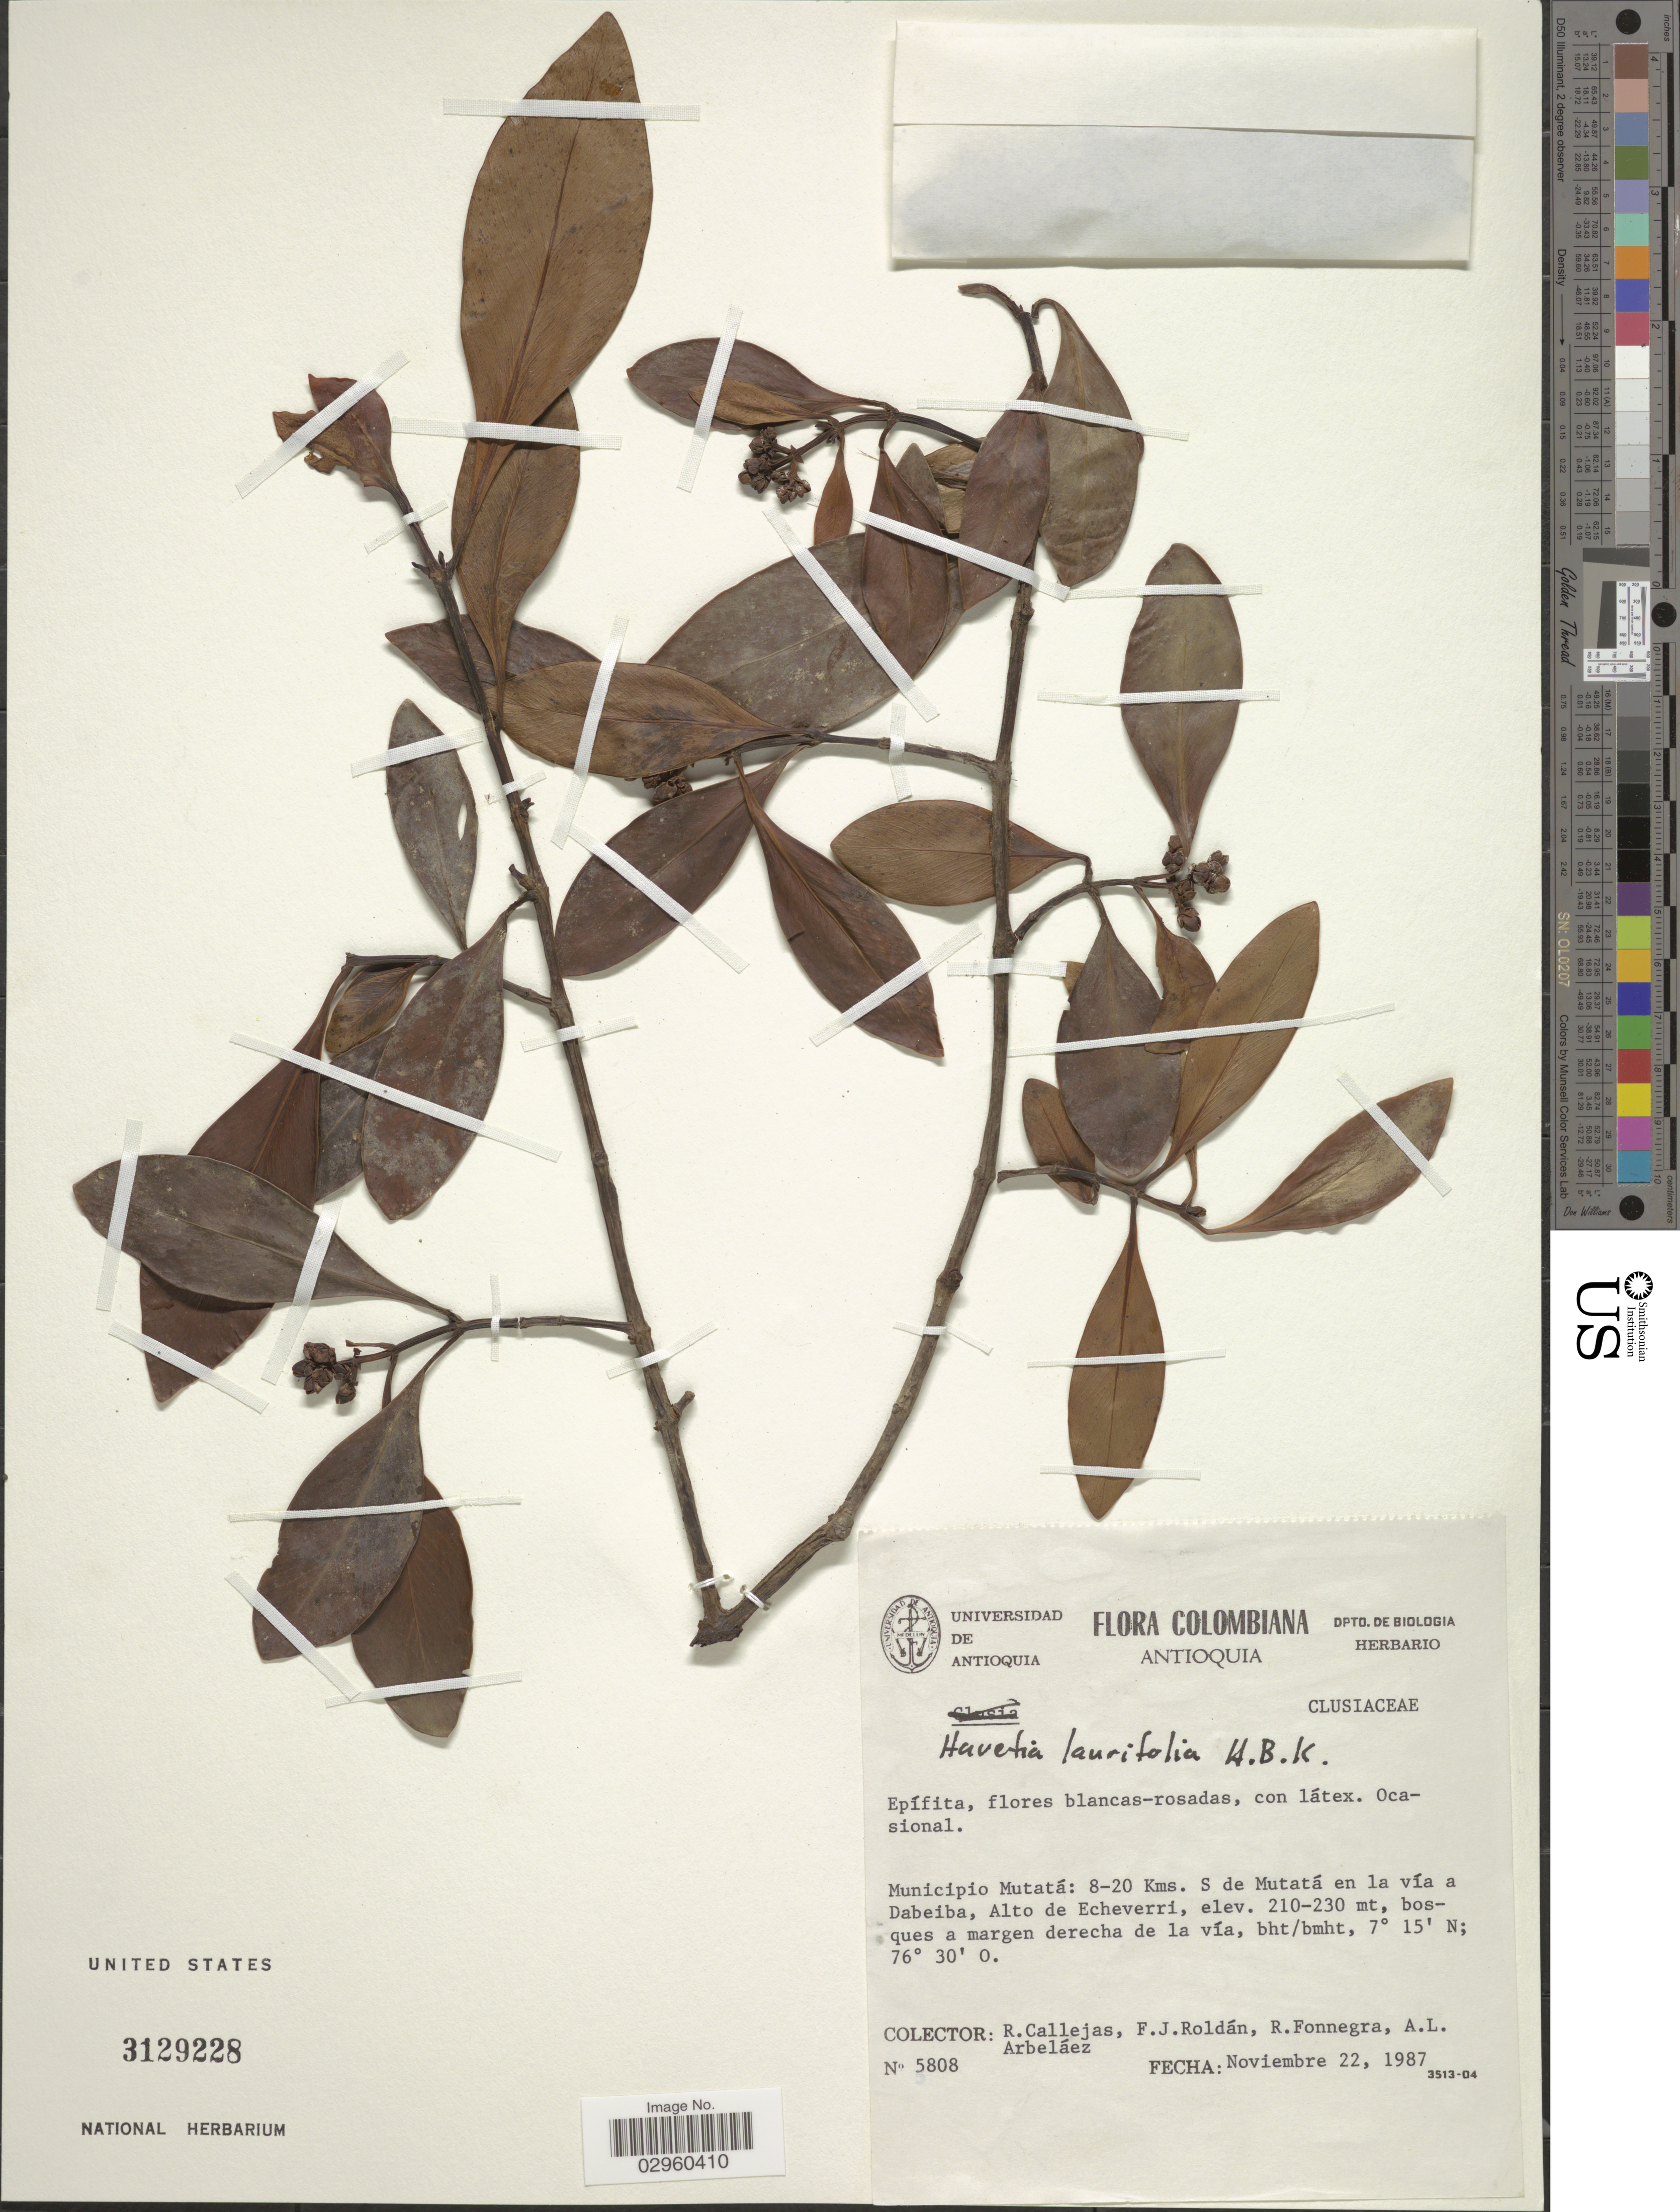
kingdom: Plantae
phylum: Tracheophyta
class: Magnoliopsida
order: Malpighiales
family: Clusiaceae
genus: Clusia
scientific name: Clusia colombiana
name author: Pipoly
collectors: R. Callejas, F. J. Roldán, R. Fonnegra & A. Arbeláez Alvarez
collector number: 5808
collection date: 1987-11-22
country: Colombia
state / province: Antioquia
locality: Municipio Mutatá: 8-20 Kms. S de Mutatá en la vía a Dabeiba, Alto de Echeverri.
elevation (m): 210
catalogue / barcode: US 3129228